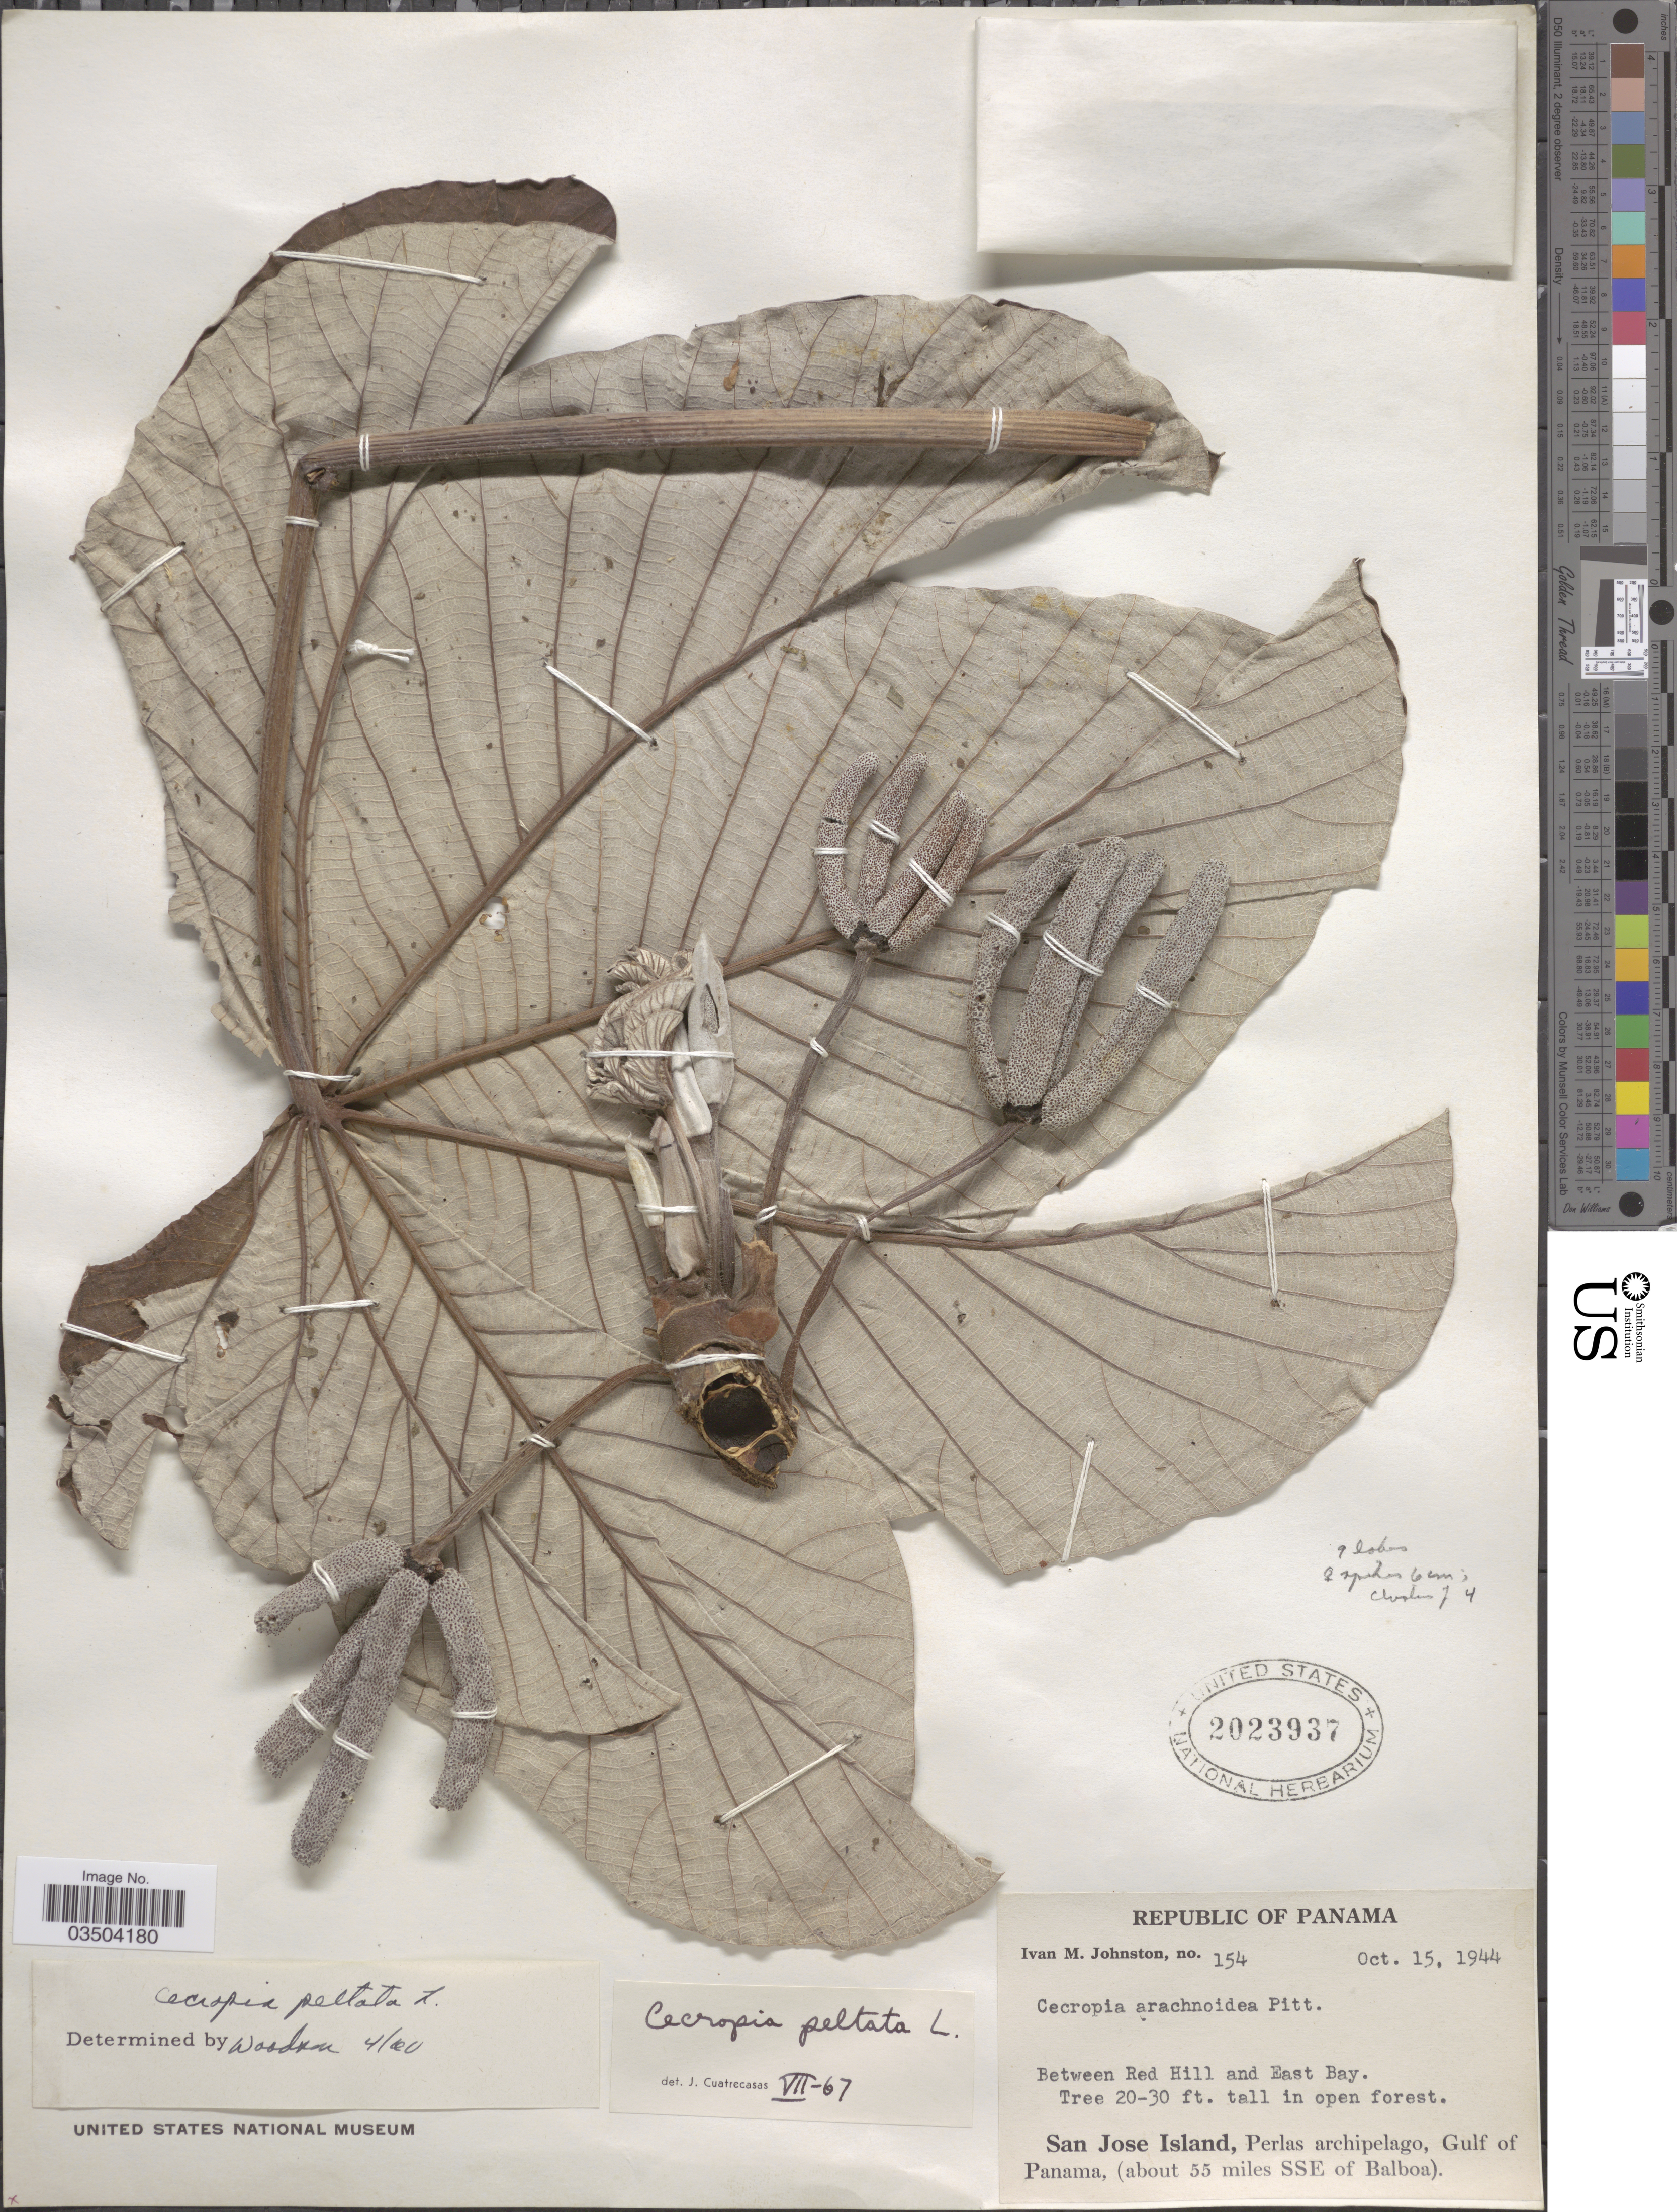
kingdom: Plantae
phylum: Tracheophyta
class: Magnoliopsida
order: Rosales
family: Urticaceae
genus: Cecropia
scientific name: Cecropia peltata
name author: L.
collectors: I.M. Johnston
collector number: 154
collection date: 1944-10-15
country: Panama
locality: Between Red Hill and East Bay. San Jose Island, Perlas archipelago, Gulf of Panama, (about 55 miles SSE of Balboa).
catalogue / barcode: US 2023937